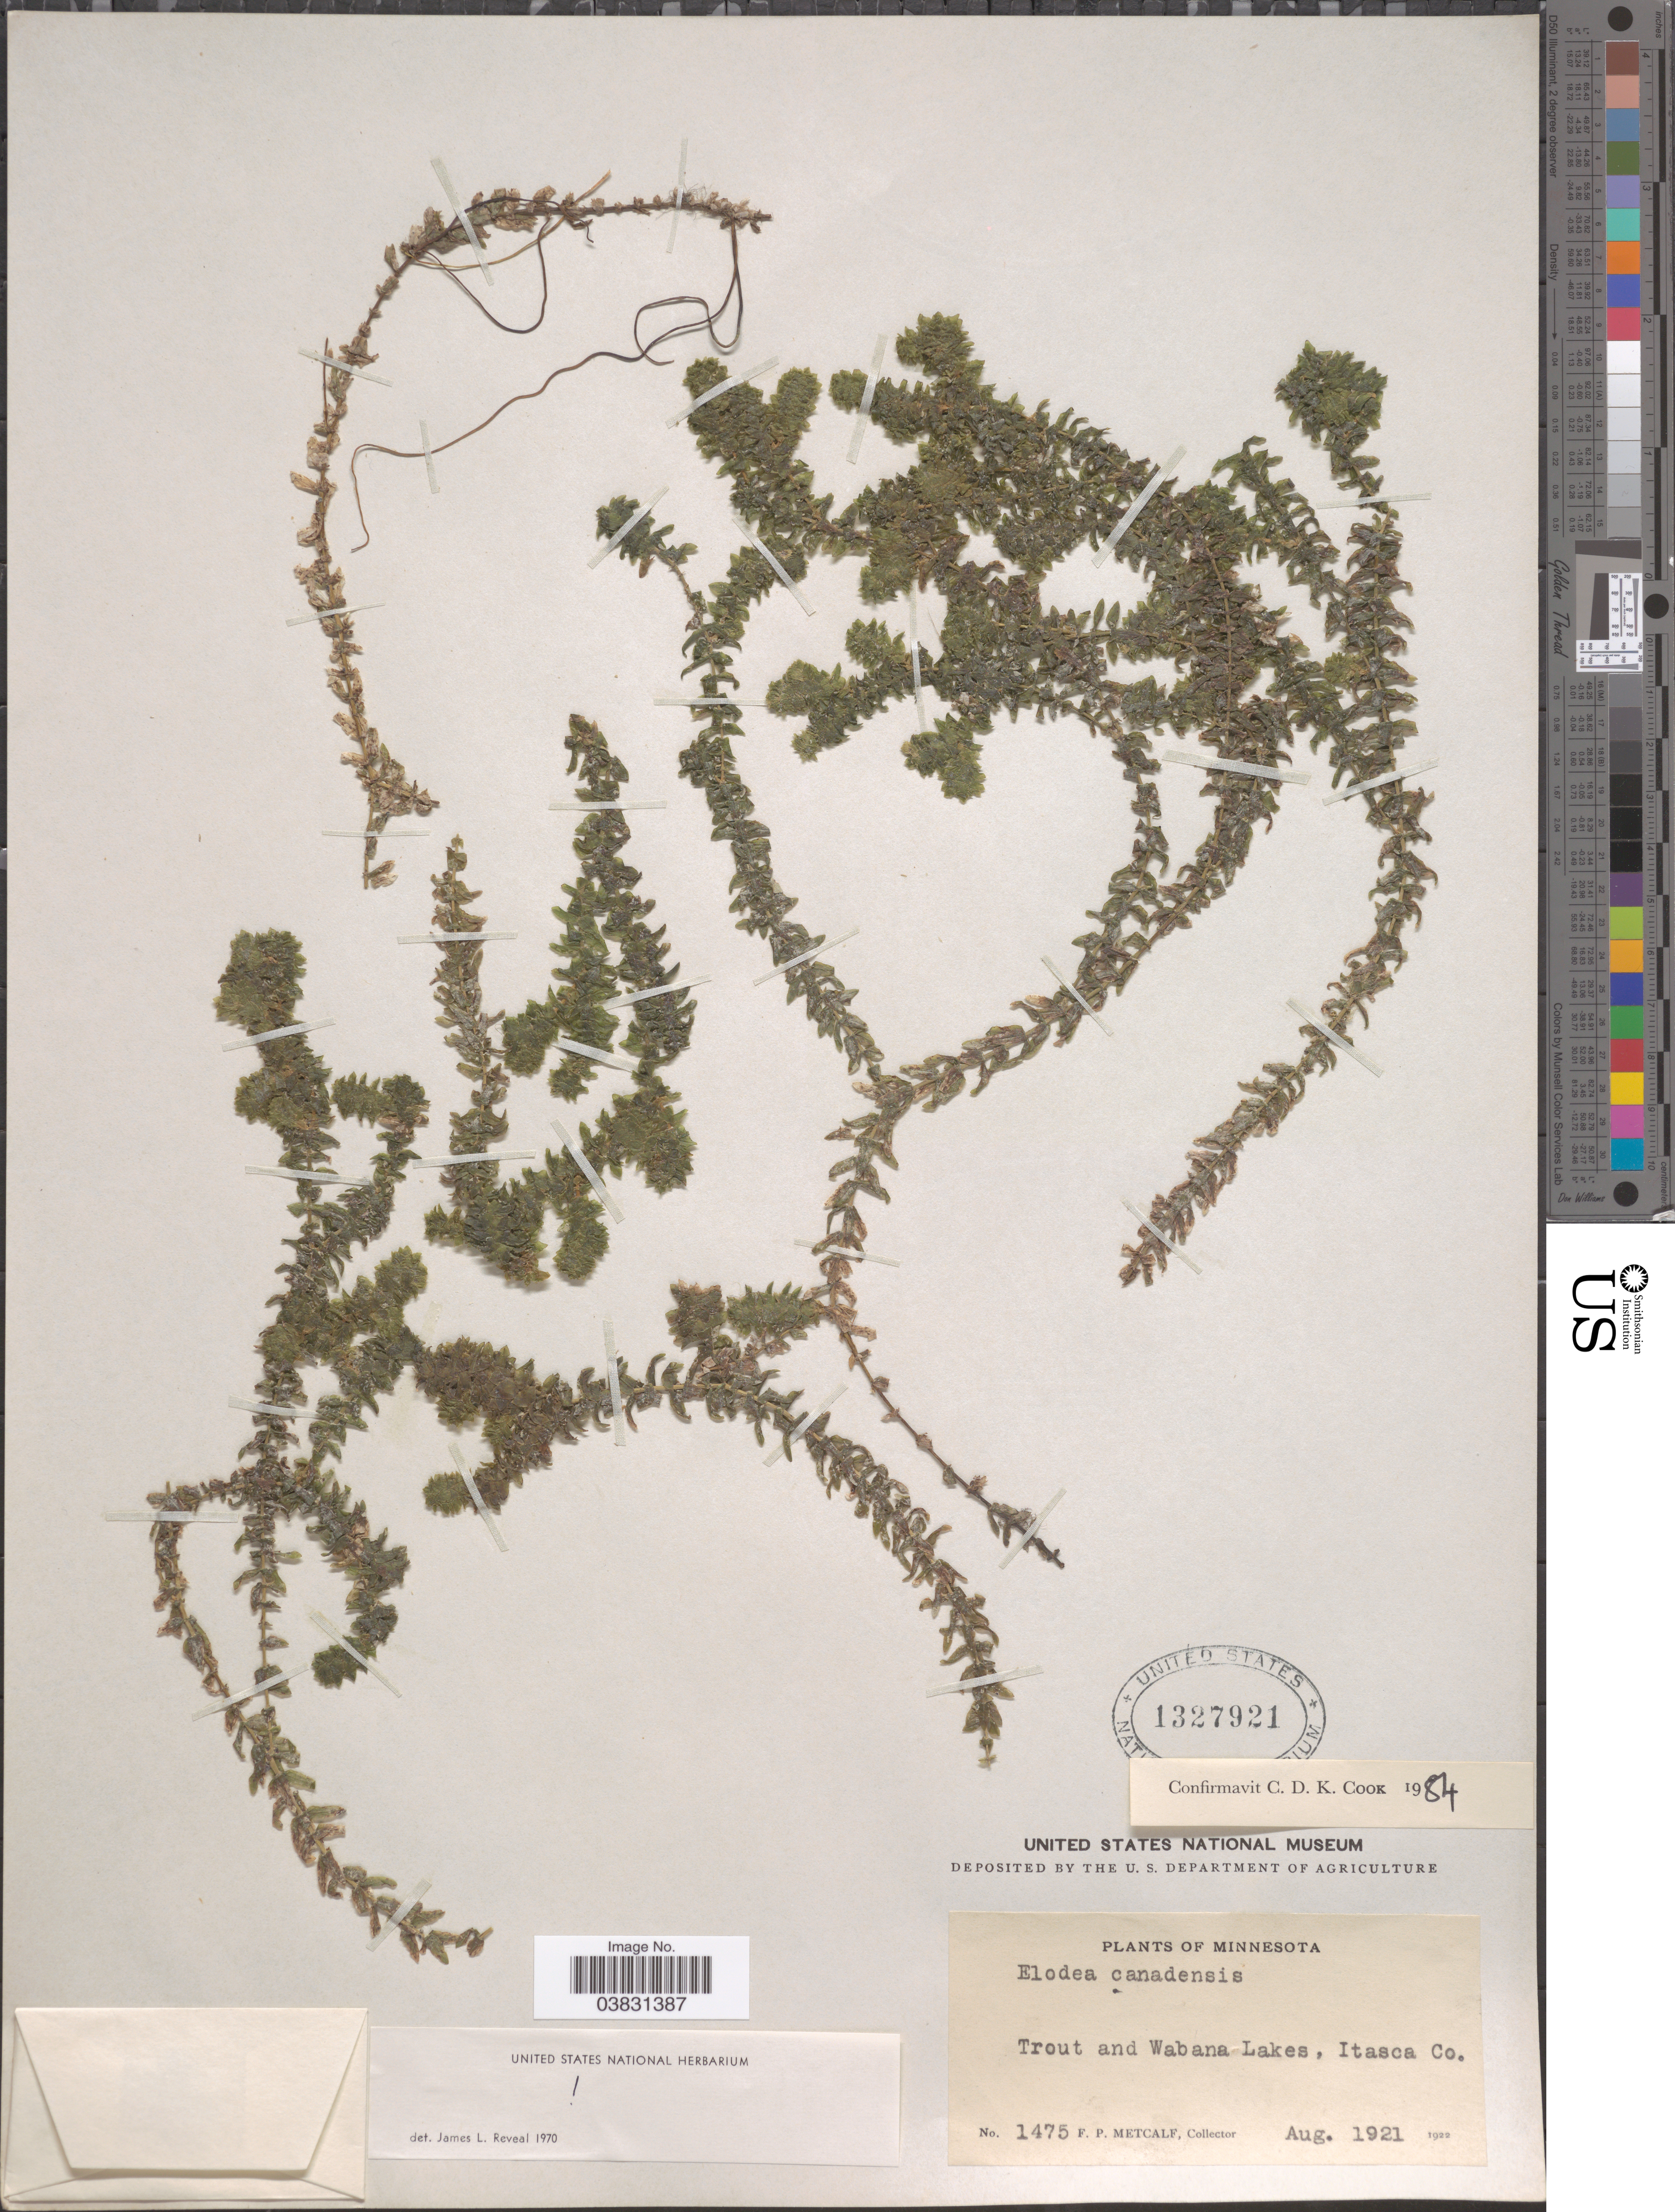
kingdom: Plantae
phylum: Tracheophyta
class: Liliopsida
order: Alismatales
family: Hydrocharitaceae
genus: Elodea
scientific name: Elodea canadensis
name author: Michx.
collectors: F. Metcalf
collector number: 1475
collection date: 1921-08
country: United States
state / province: Minnesota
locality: Trout and Wabana Lake, Itasca Co.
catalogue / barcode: US 1327921